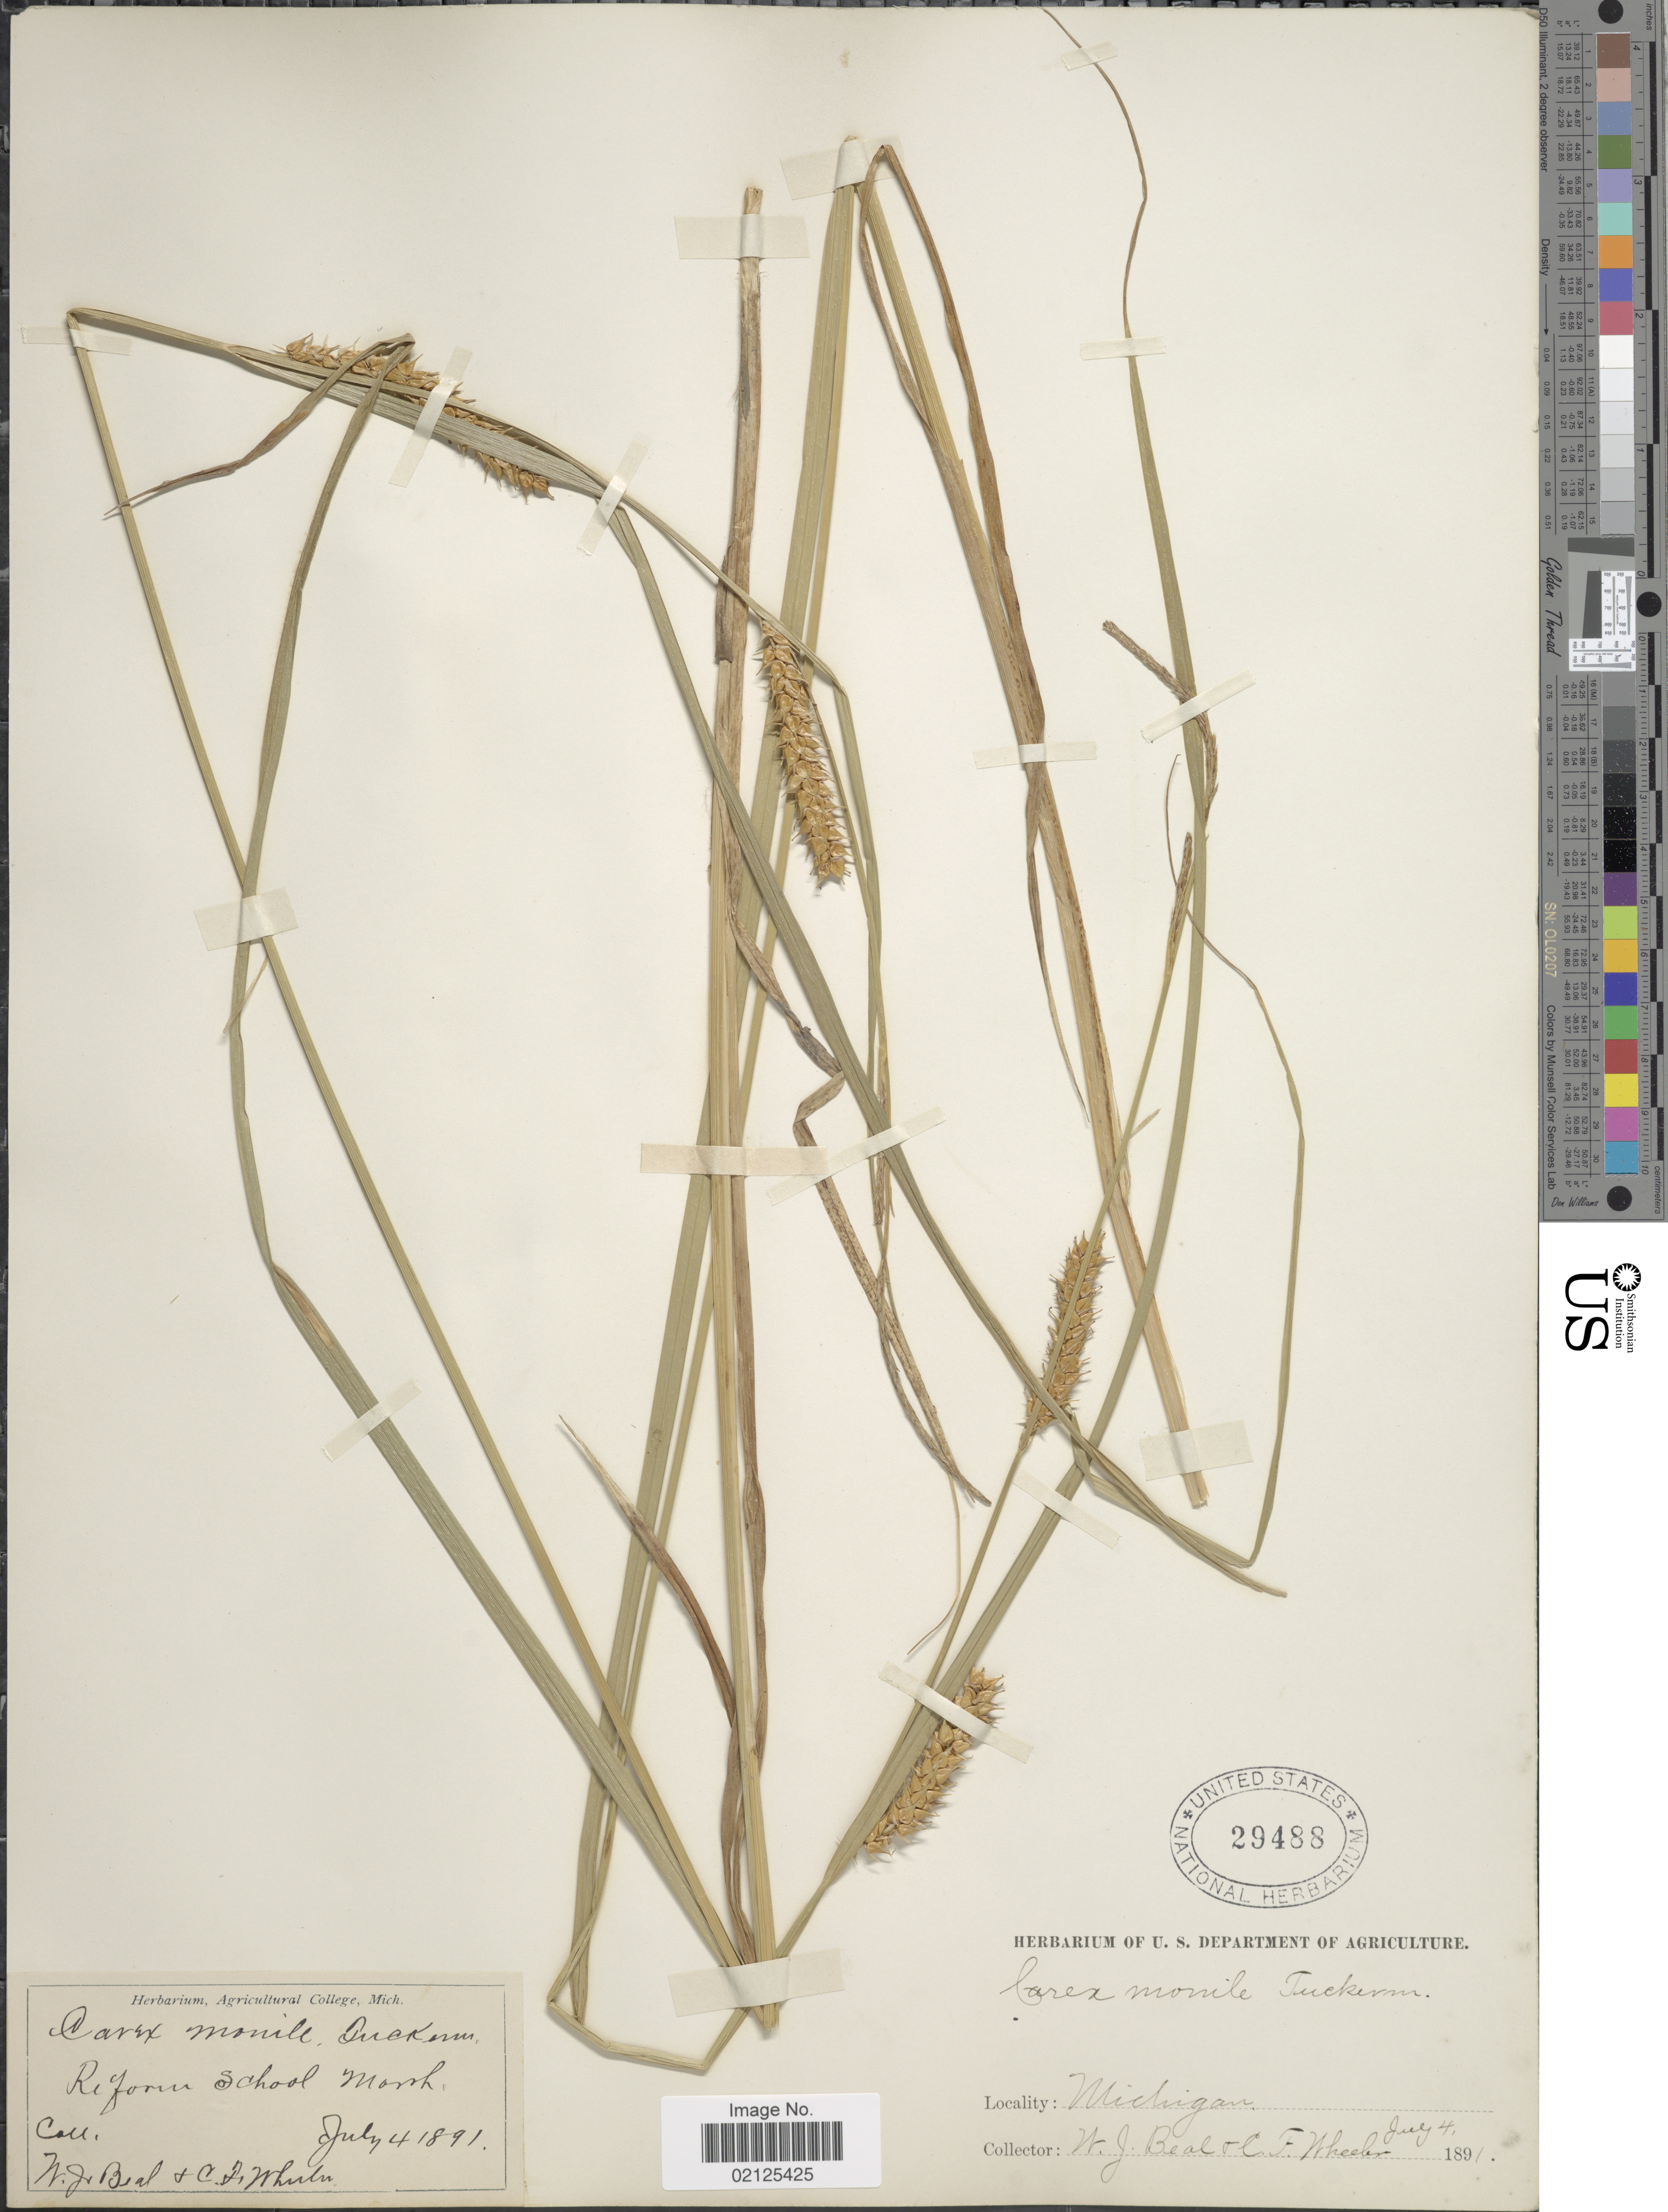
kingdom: Plantae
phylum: Tracheophyta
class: Liliopsida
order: Poales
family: Cyperaceae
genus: Carex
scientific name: Carex vesicaria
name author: L.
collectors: W. J. Beal & C. Wheeler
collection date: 1891-07-04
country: United States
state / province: Michigan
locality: Reform School Marsh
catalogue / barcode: US 29488